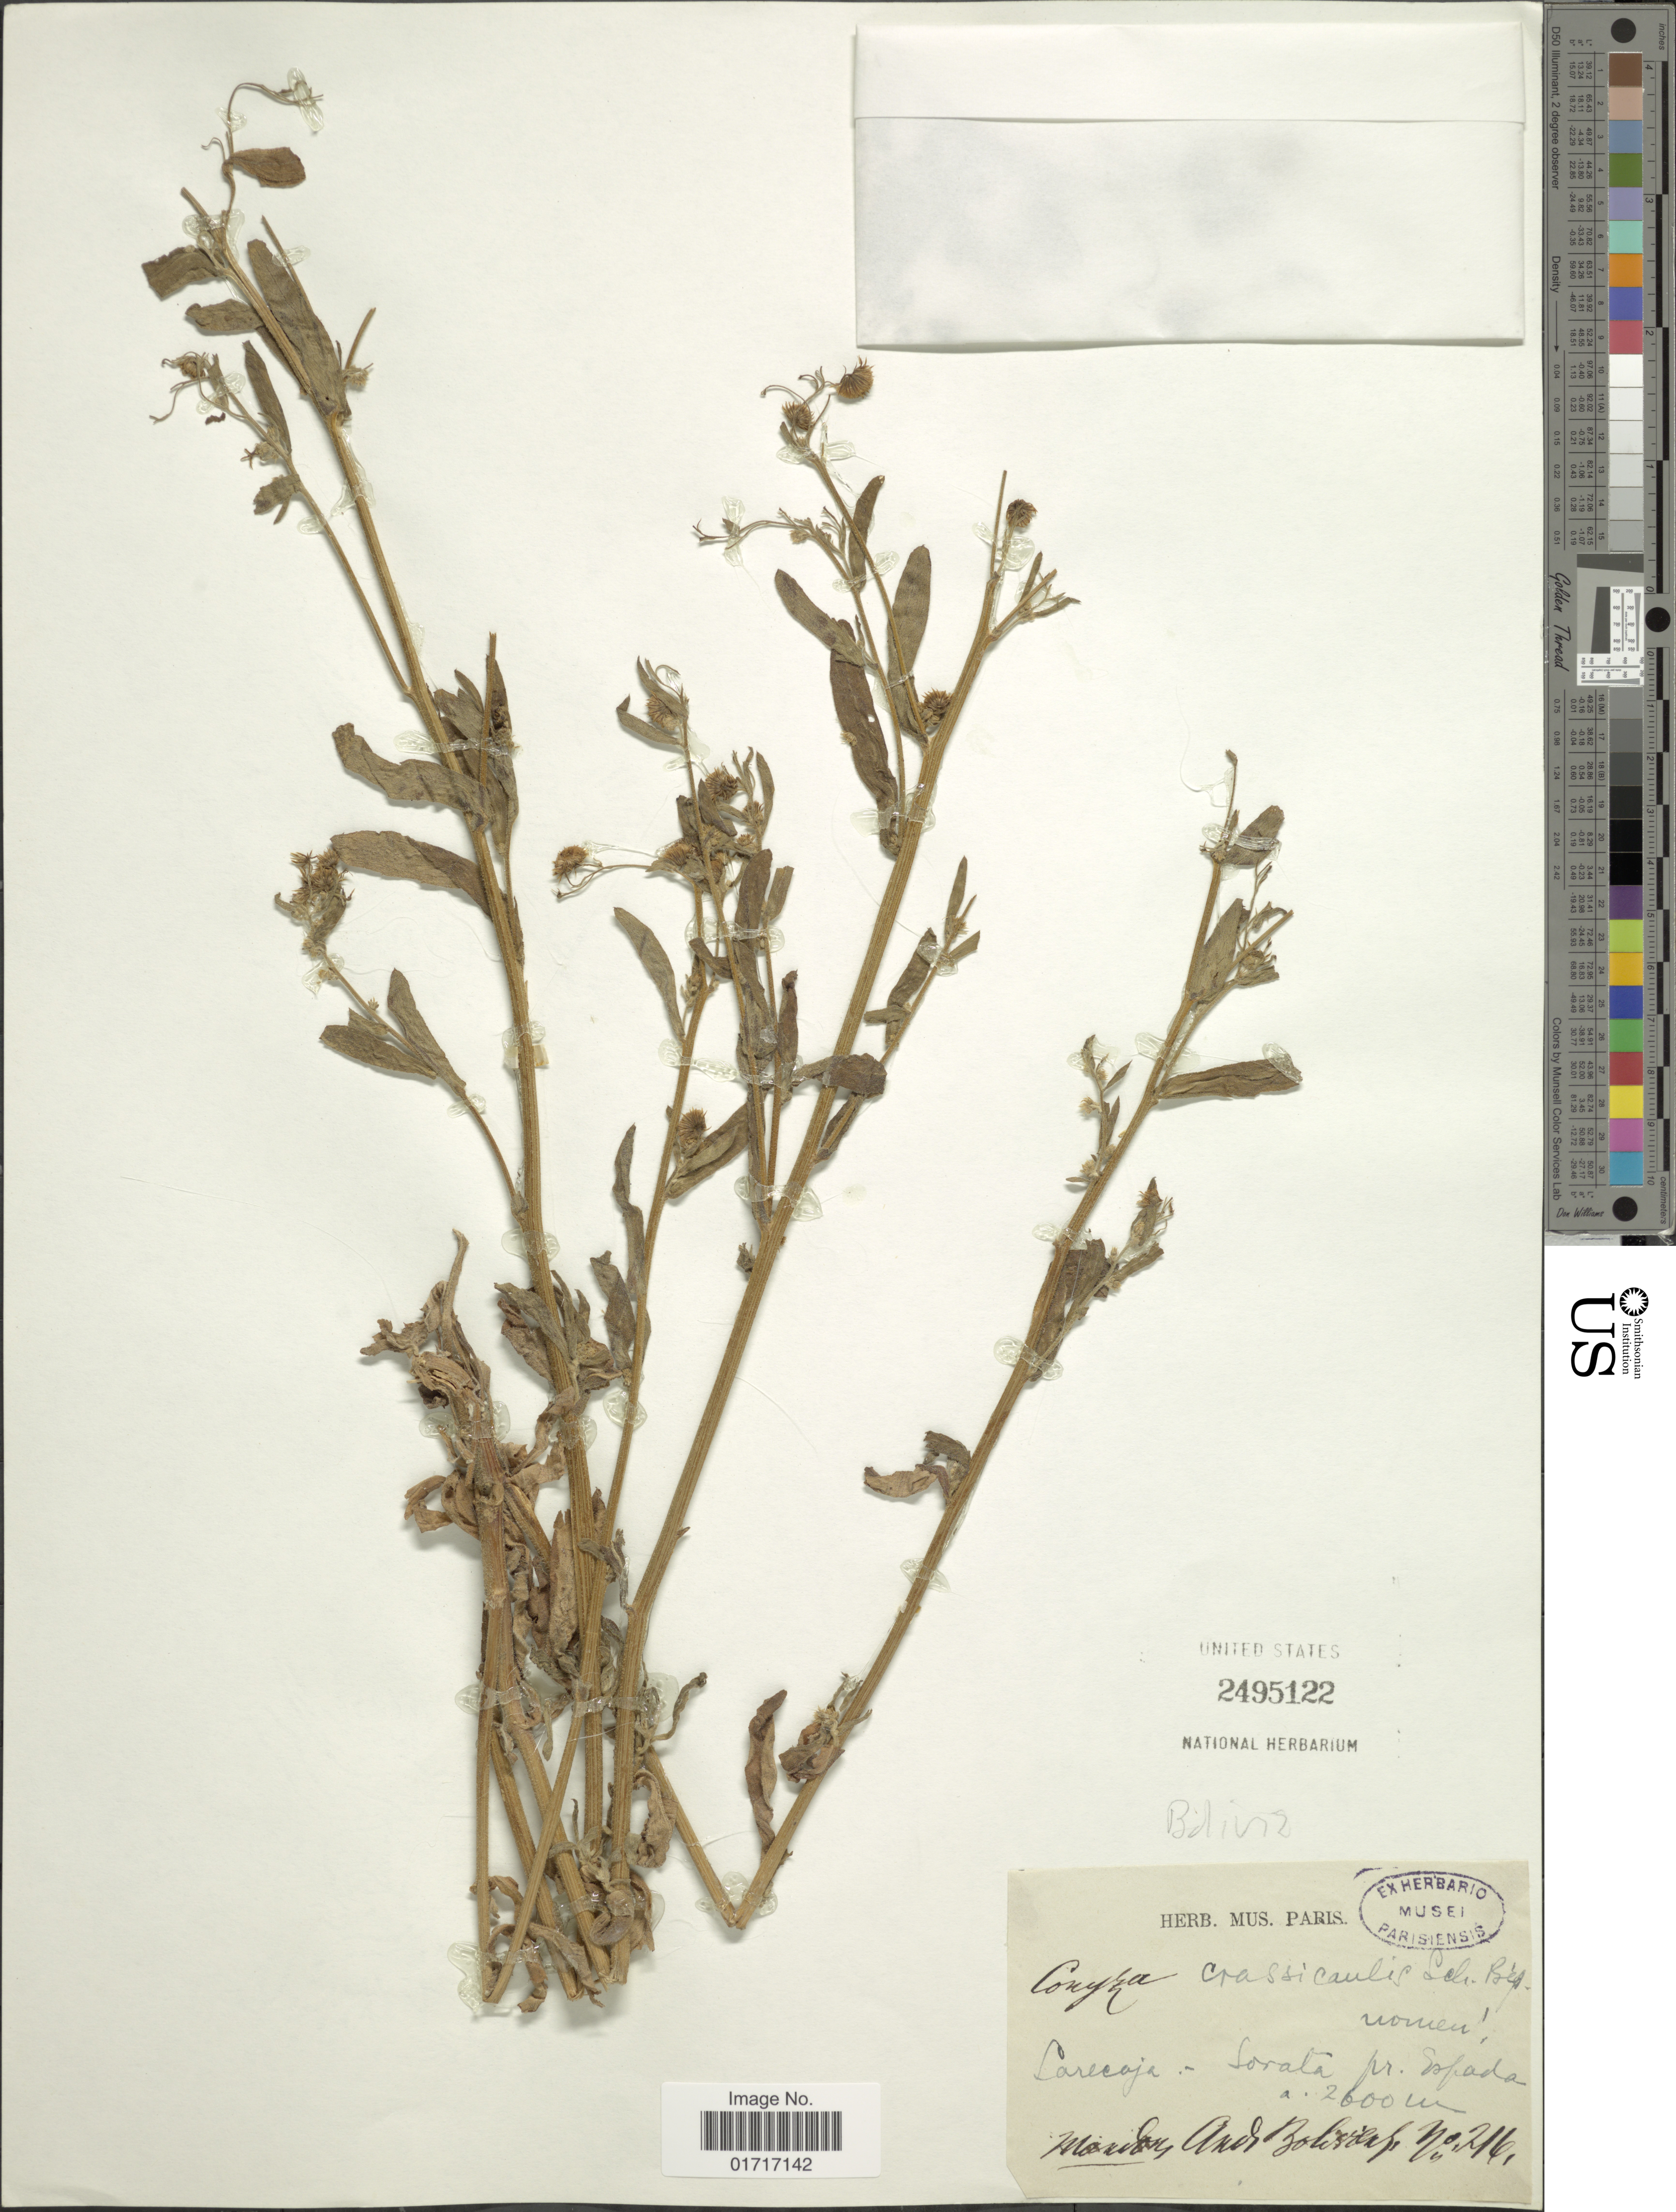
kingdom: Plantae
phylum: Tracheophyta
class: Magnoliopsida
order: Asterales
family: Asteraceae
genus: Conyza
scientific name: Conyza crassicaulis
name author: Sch. Bip.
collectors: Mandon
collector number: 216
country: Bolivia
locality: Larecaja. - Sorata pr. Espada.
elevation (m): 2600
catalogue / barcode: US 2495122